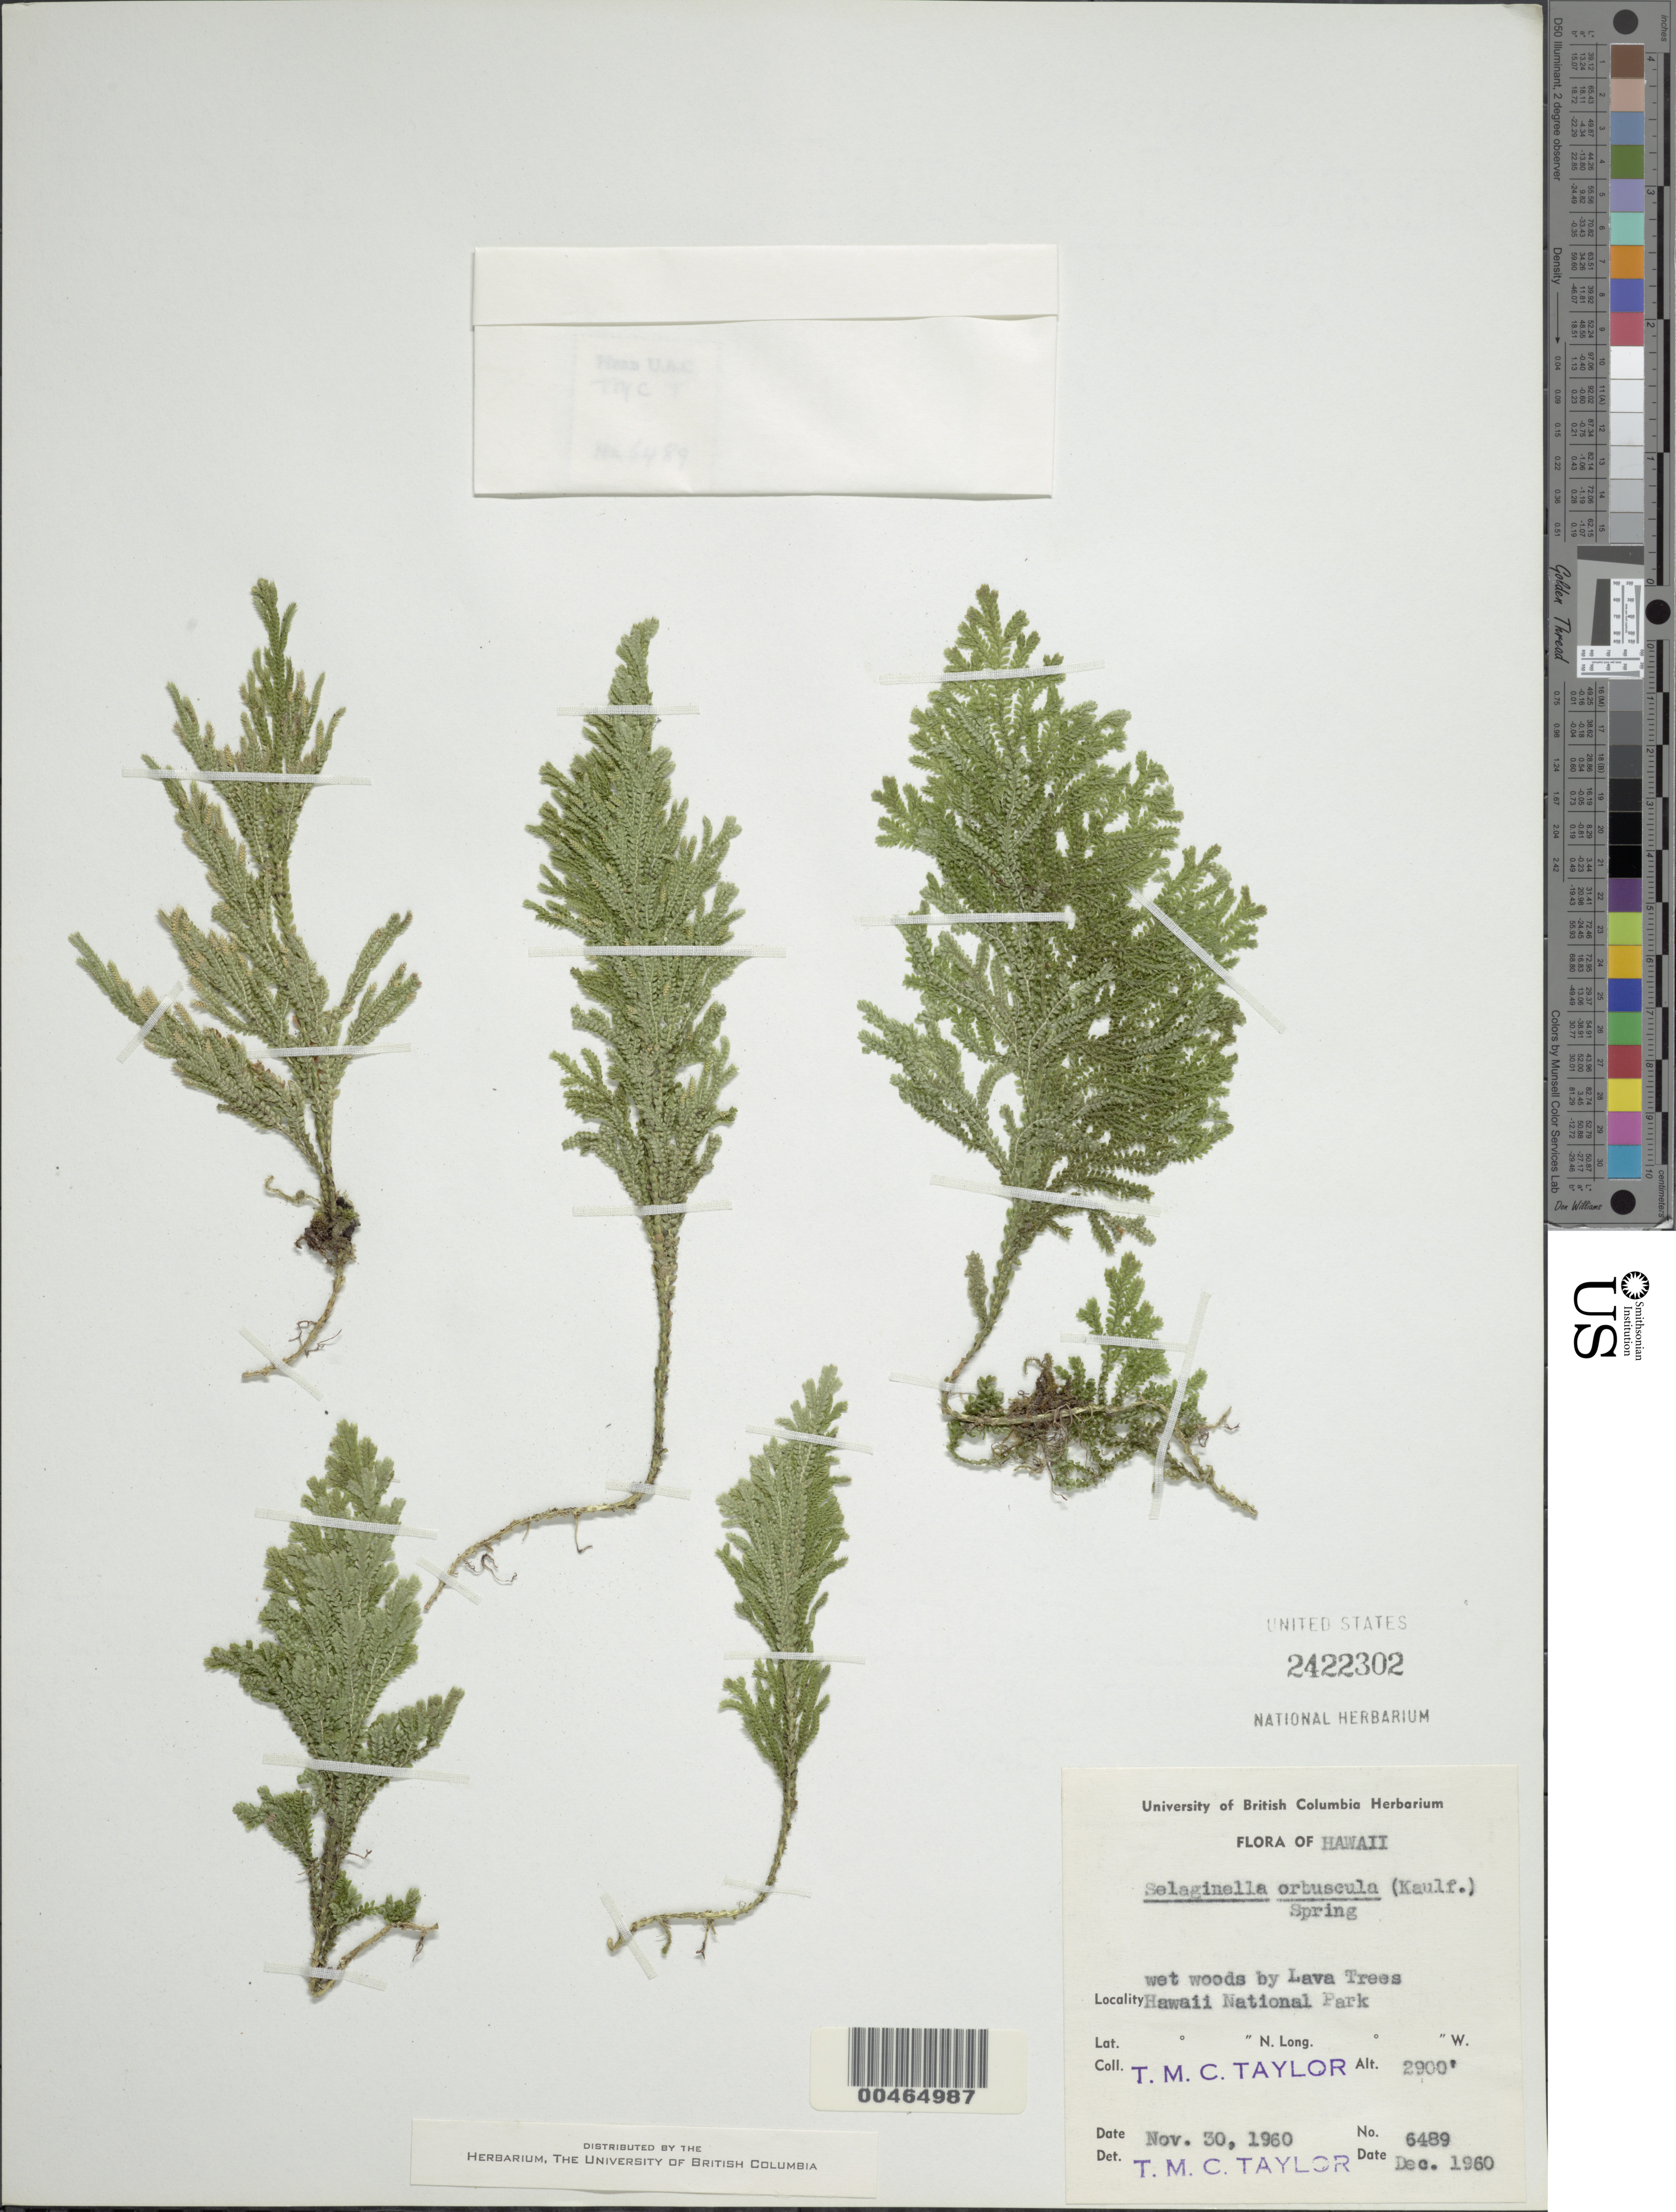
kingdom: Plantae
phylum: Tracheophyta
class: Lycopodiopsida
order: Selaginellales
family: Selaginellaceae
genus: Selaginella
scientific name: Selaginella arbuscula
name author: (Kualf.) Spring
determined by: Taylor, T. M. C.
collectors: T. M. C. Taylor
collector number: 6489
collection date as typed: Dec 1960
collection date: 1960-12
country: United States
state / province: Hawaii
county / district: Hawaii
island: Hawaii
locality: Hawaii National Park.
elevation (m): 884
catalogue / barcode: US 2422302